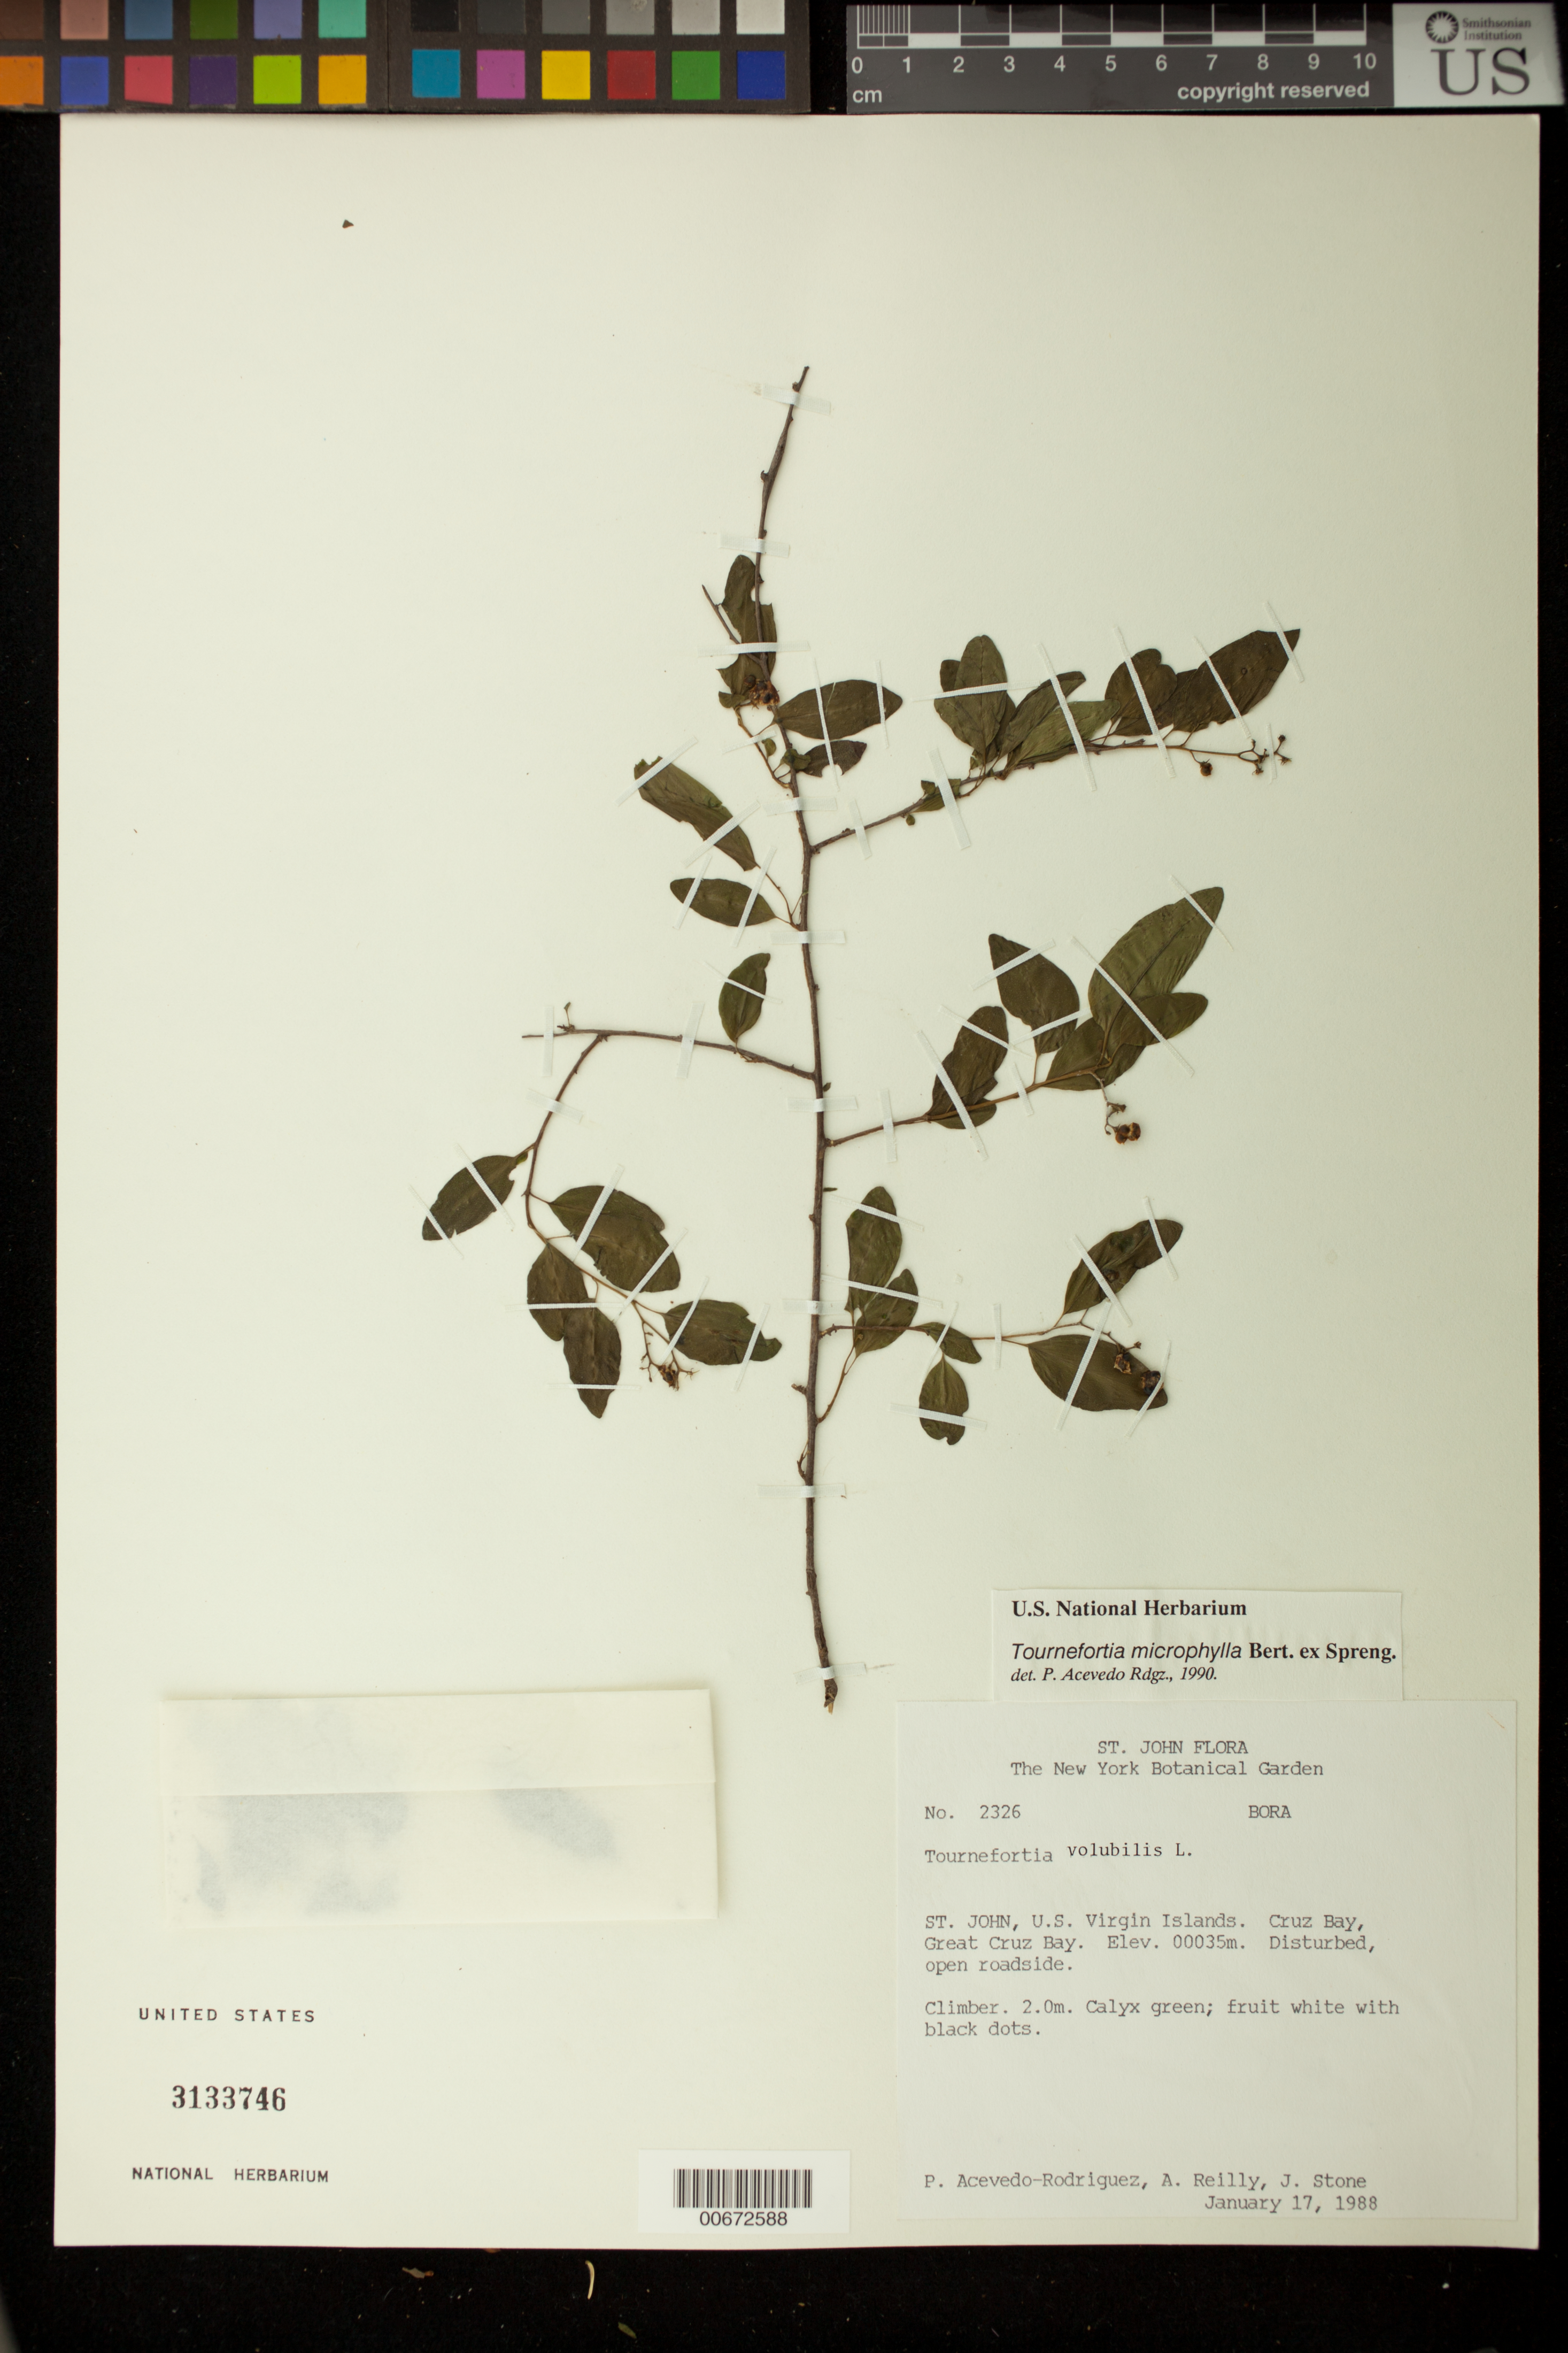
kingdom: Plantae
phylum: Tracheophyta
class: Magnoliopsida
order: Boraginales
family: Heliotropiaceae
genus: Myriopus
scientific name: Myriopus microphyllus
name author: (Bertero ex Spreng.) Feuillet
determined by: Feuillet, C.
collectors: P. Acevedo-Rodr., A. Reilly & J. Stone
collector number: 2326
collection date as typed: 17 Jan 1988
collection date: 1988-01-17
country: U.S. Virgin Islands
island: St. John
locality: Cruz Bay Quarter; Great Cruz Bay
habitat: Disturbed, open roadside.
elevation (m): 35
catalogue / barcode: US 3133746